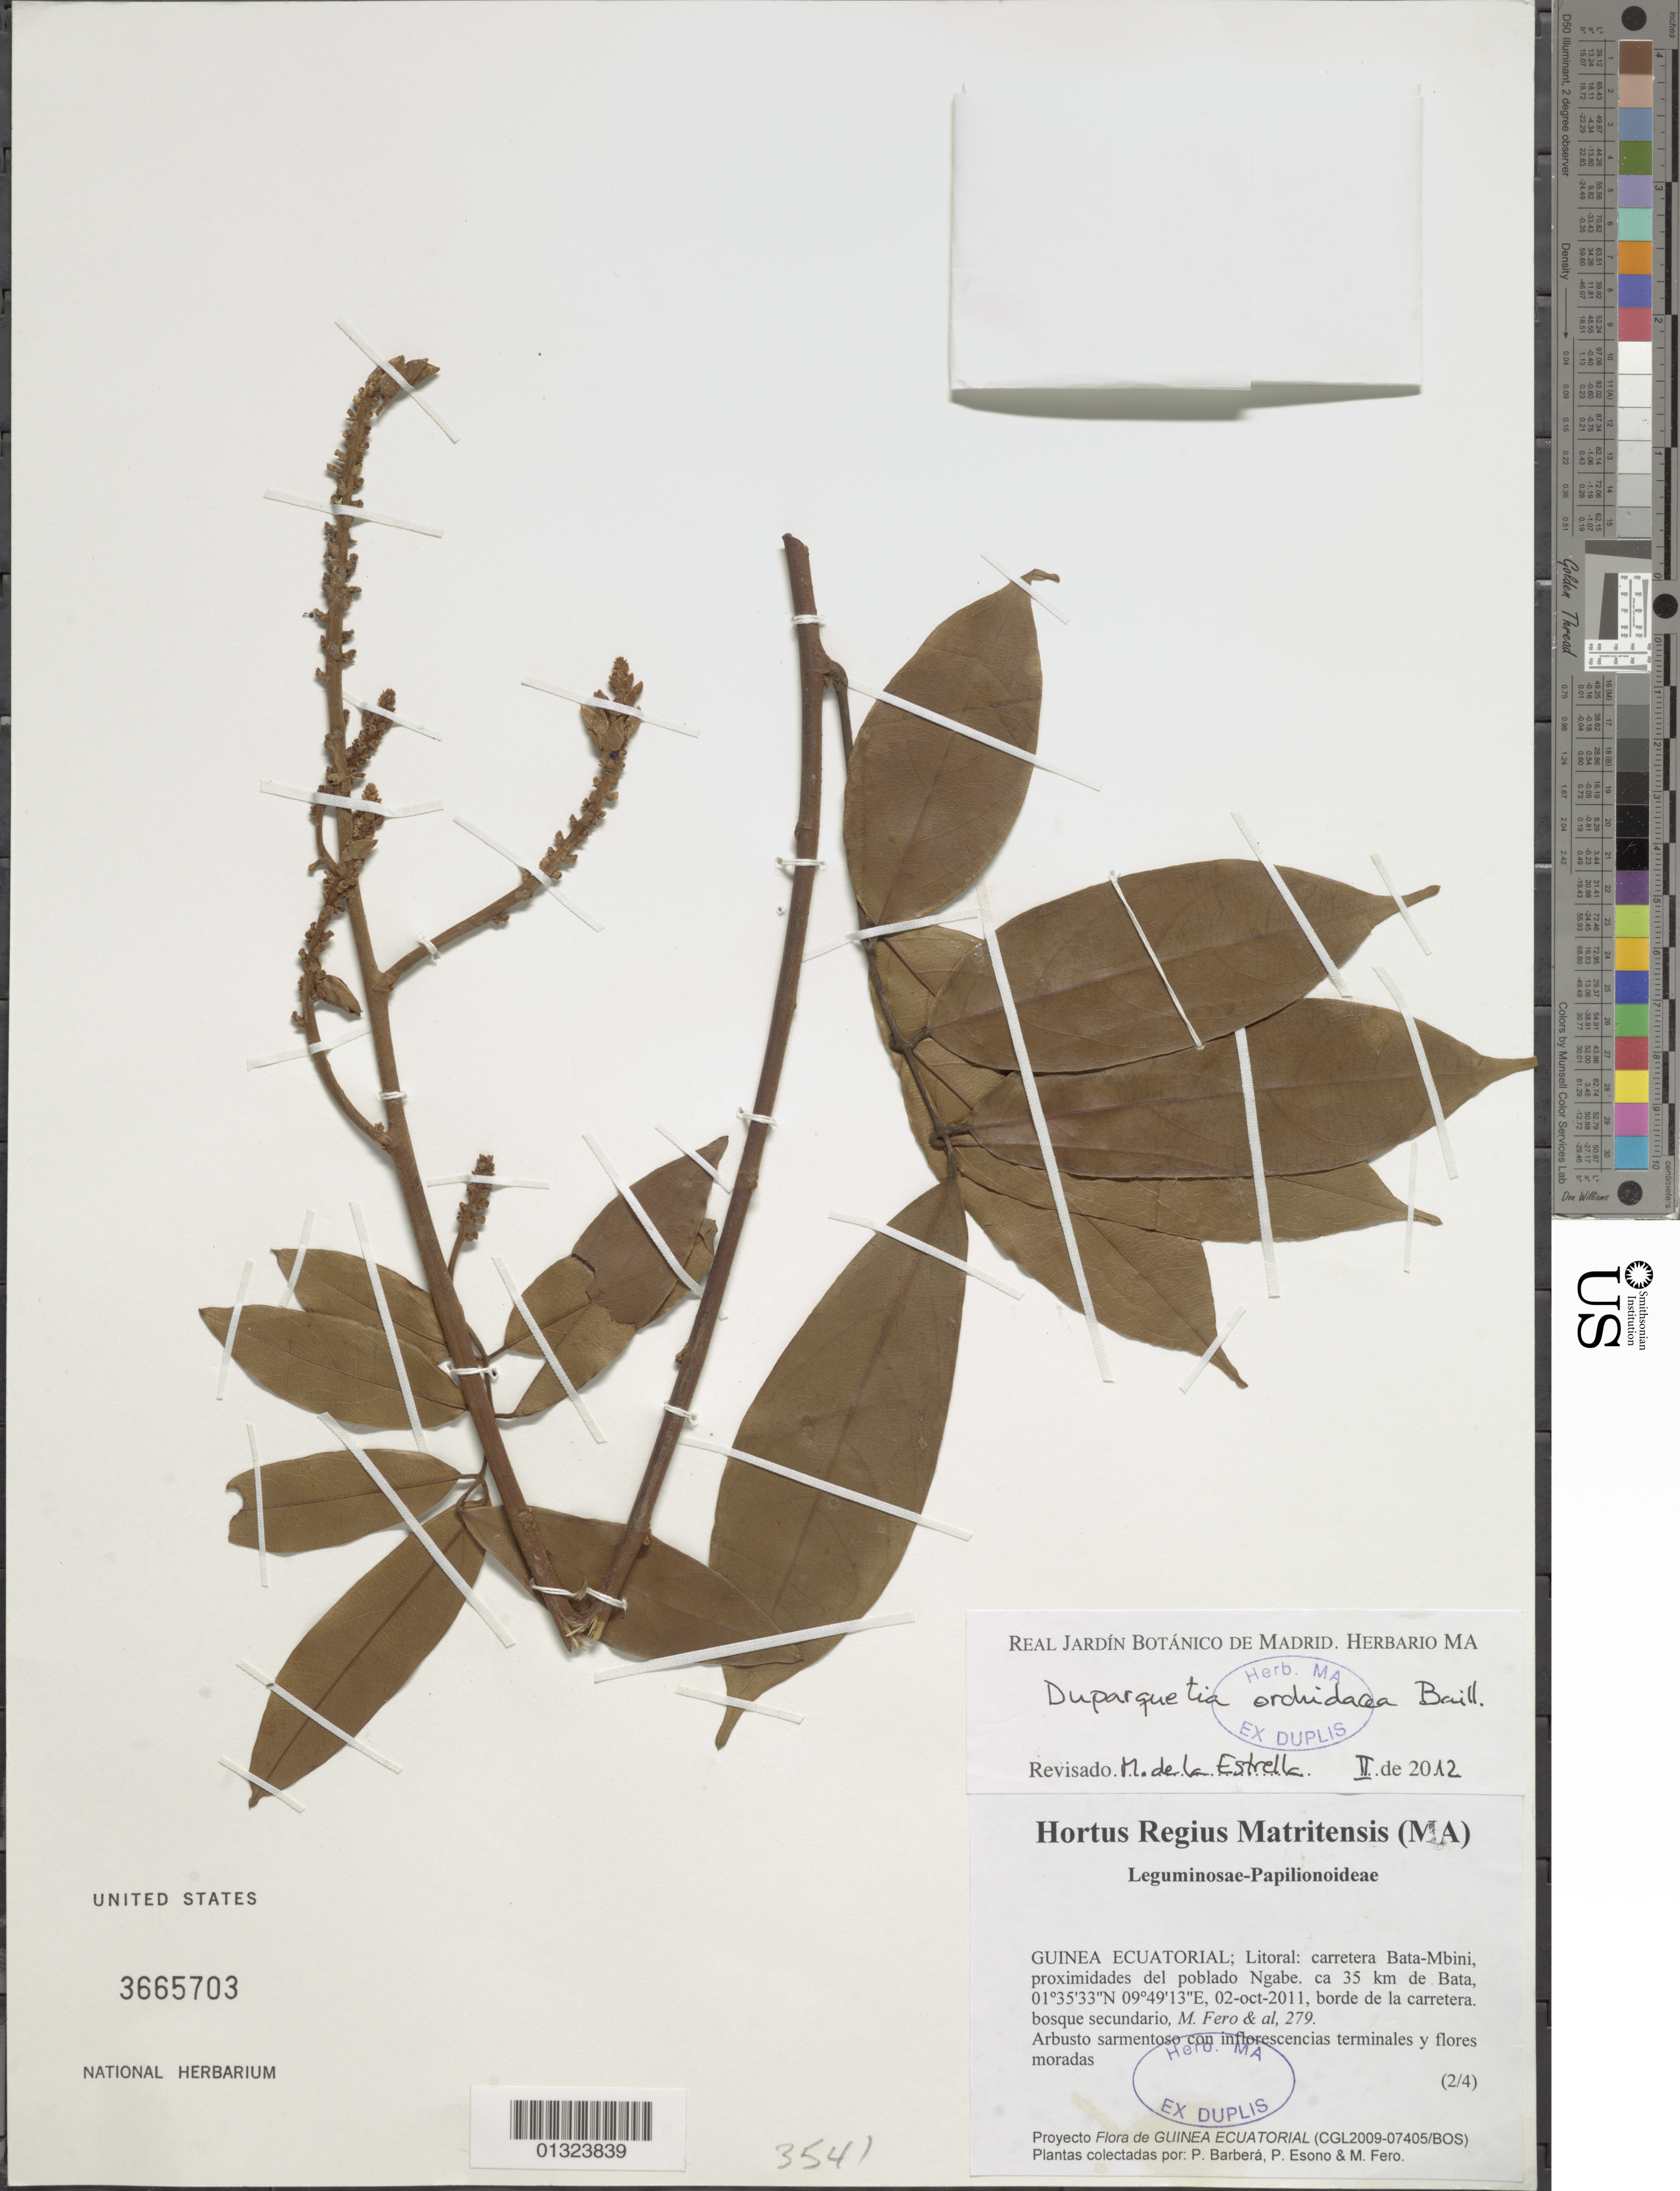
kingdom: Plantae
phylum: Tracheophyta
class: Magnoliopsida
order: Fabales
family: Fabaceae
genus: Duparquetia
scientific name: Duparquetia orchidacea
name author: Baill.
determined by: de la Estrella, M.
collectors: P. Barberá, P. Esono & -. Fero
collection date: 2011-10-02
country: Equatorial Guinea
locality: Guinea Ecuatorial, carretera Bata- Mbini, del poblado Ngabe, 35 km de Bata.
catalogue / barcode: US 3665703